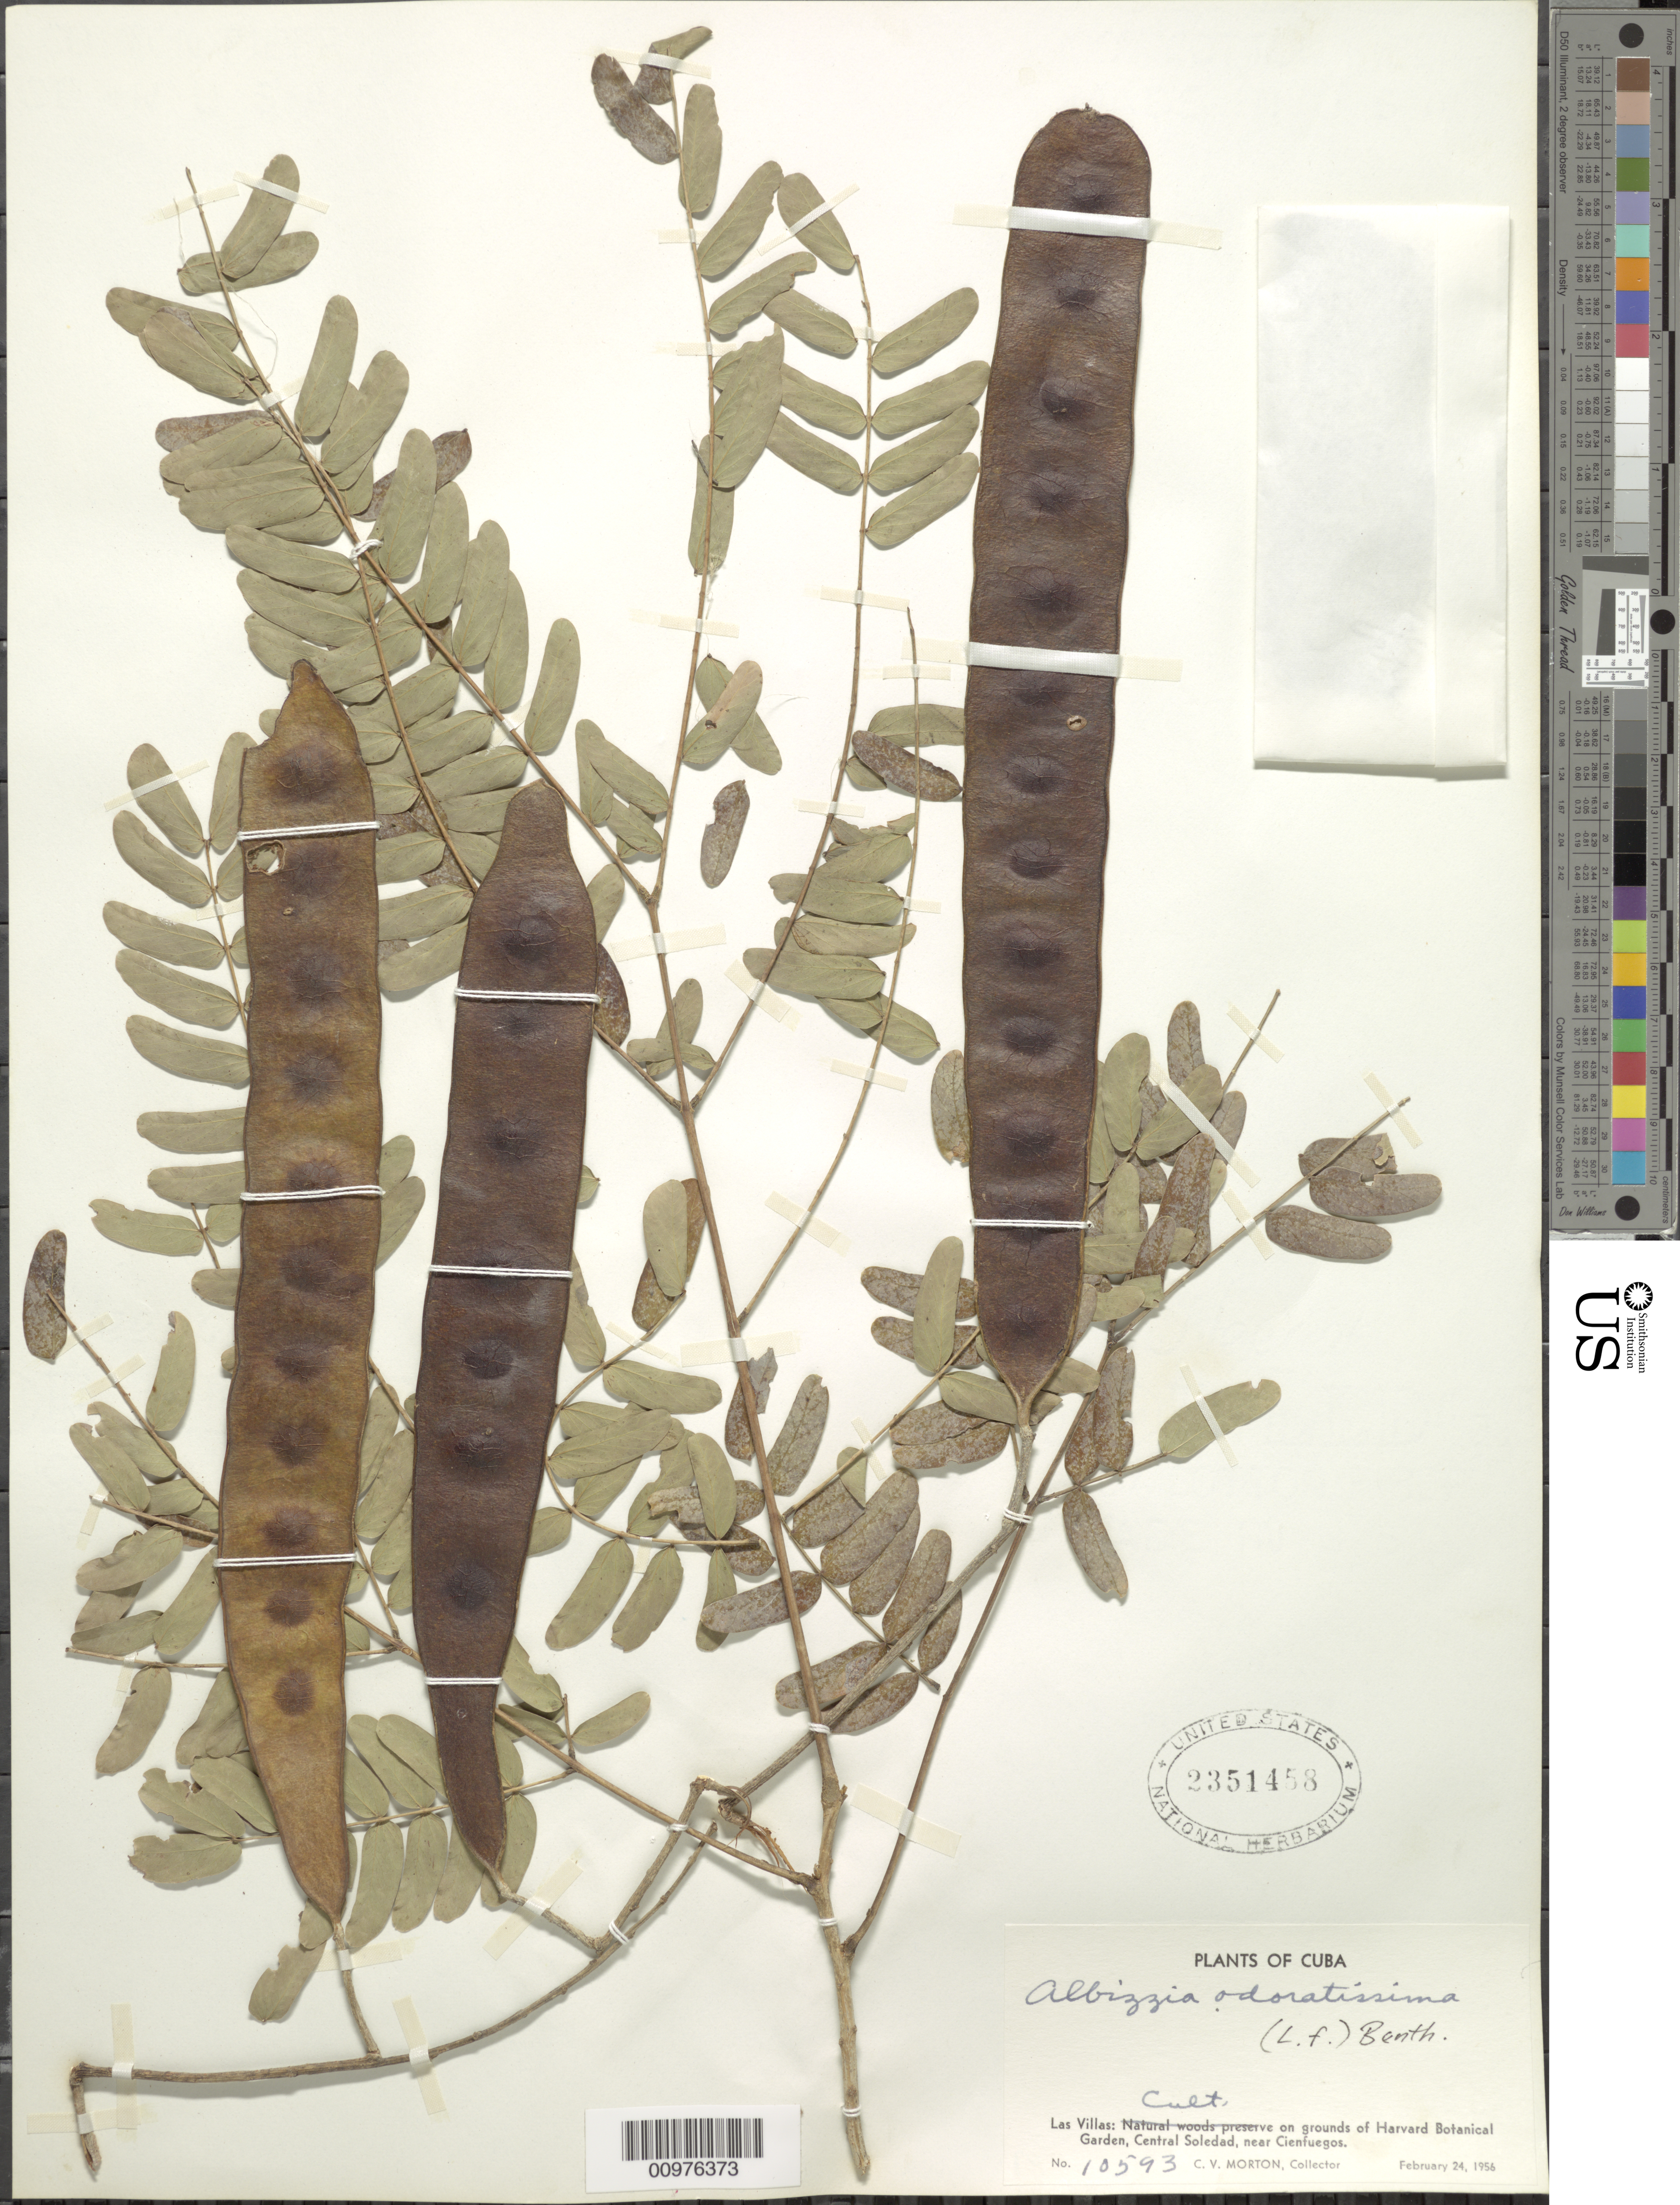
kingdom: Plantae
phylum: Tracheophyta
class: Magnoliopsida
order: Fabales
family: Fabaceae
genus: Albizia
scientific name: Albizia odoratissima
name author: (L. f.) Benth.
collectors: C. V. Morton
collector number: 10593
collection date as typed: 24 Feb 1956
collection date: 1956-02-24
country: Cuba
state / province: Cienfuegos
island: Cuba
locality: Las Villas: on grounds of Harvard Botanical Garden, Central Soledad near Cienfuegos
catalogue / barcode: US 2351458